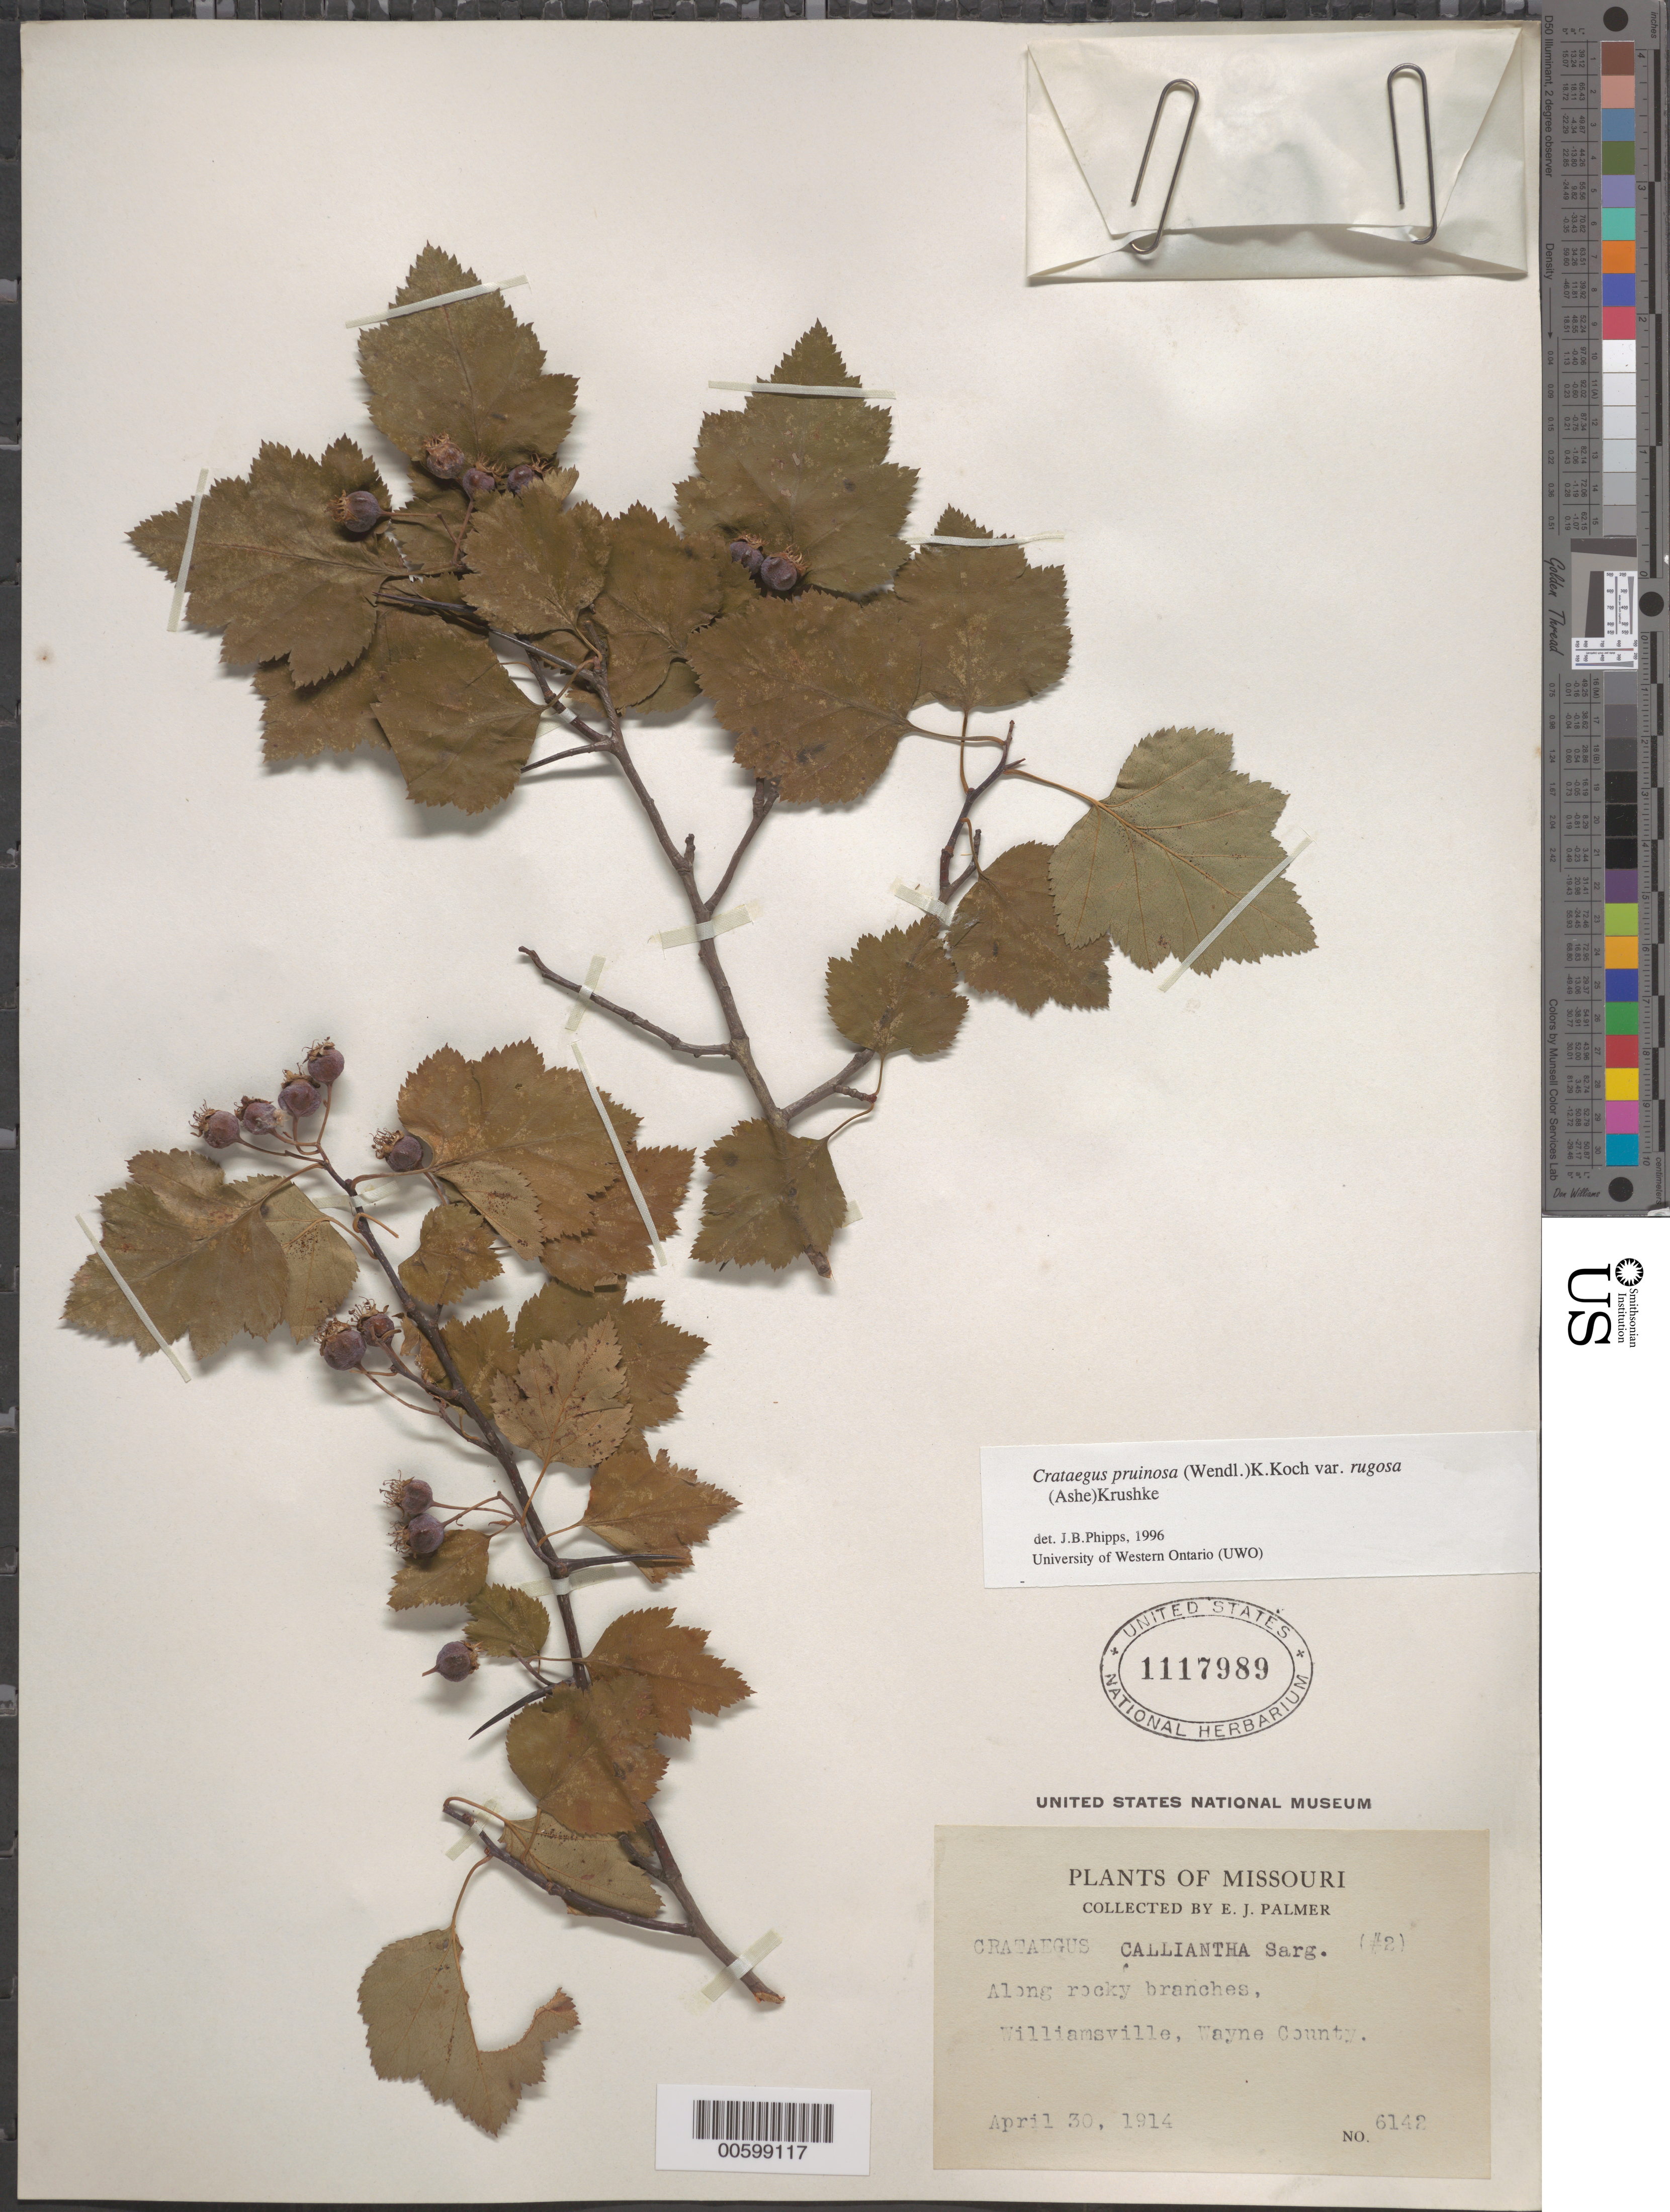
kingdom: Plantae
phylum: Tracheophyta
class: Magnoliopsida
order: Rosales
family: Rosaceae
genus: Crataegus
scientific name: Crataegus pruinosa var. rugosa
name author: (Ashe) Kruschke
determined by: Phipps, James B., (UWO), University of Western Ontario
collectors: E. J. Palmer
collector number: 6142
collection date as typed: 30 Apr 1914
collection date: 1914-04-30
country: United States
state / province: Missouri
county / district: Wayne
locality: Williamsville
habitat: Along rocky branches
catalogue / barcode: US 1117989